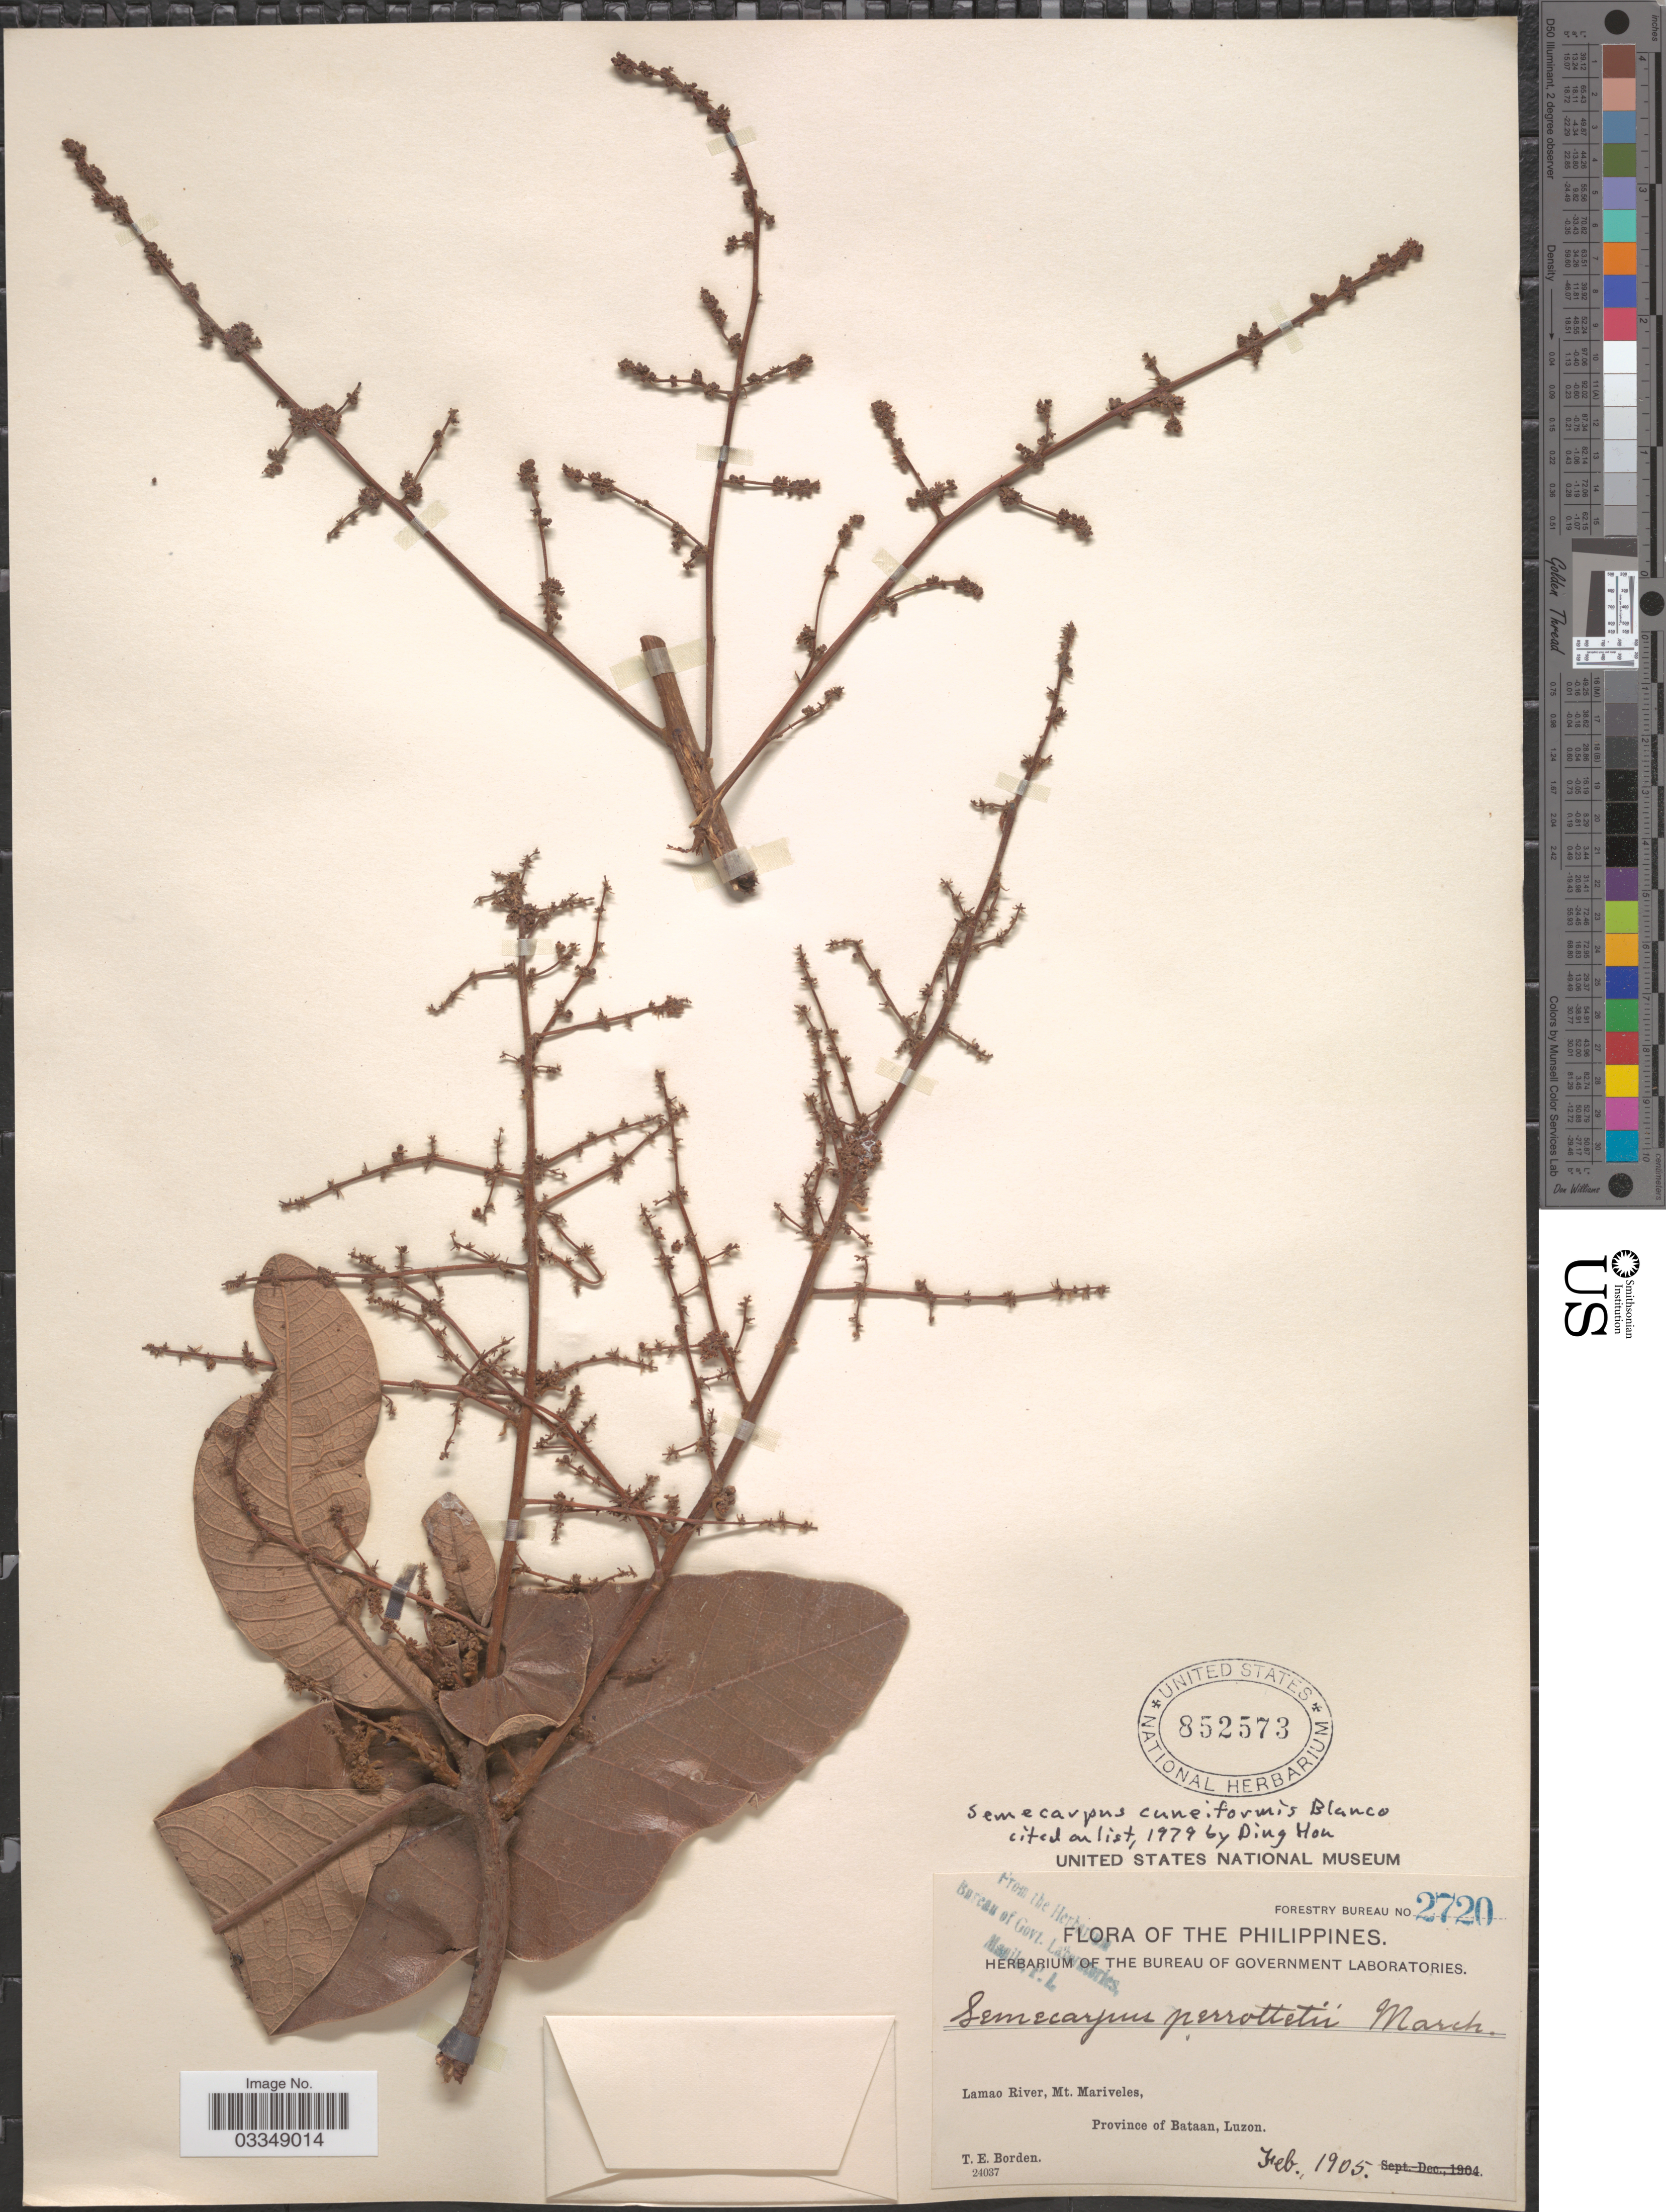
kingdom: Plantae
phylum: Tracheophyta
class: Magnoliopsida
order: Sapindales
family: Anacardiaceae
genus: Semecarpus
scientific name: Semecarpus cuneiformis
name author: Blanco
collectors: T. E. Borden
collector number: Forestry Bureau 2720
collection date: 1905-02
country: Philippines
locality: Lamao River, Mt. Mariveles, Province of Bataan, Luzon.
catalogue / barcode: US 852573